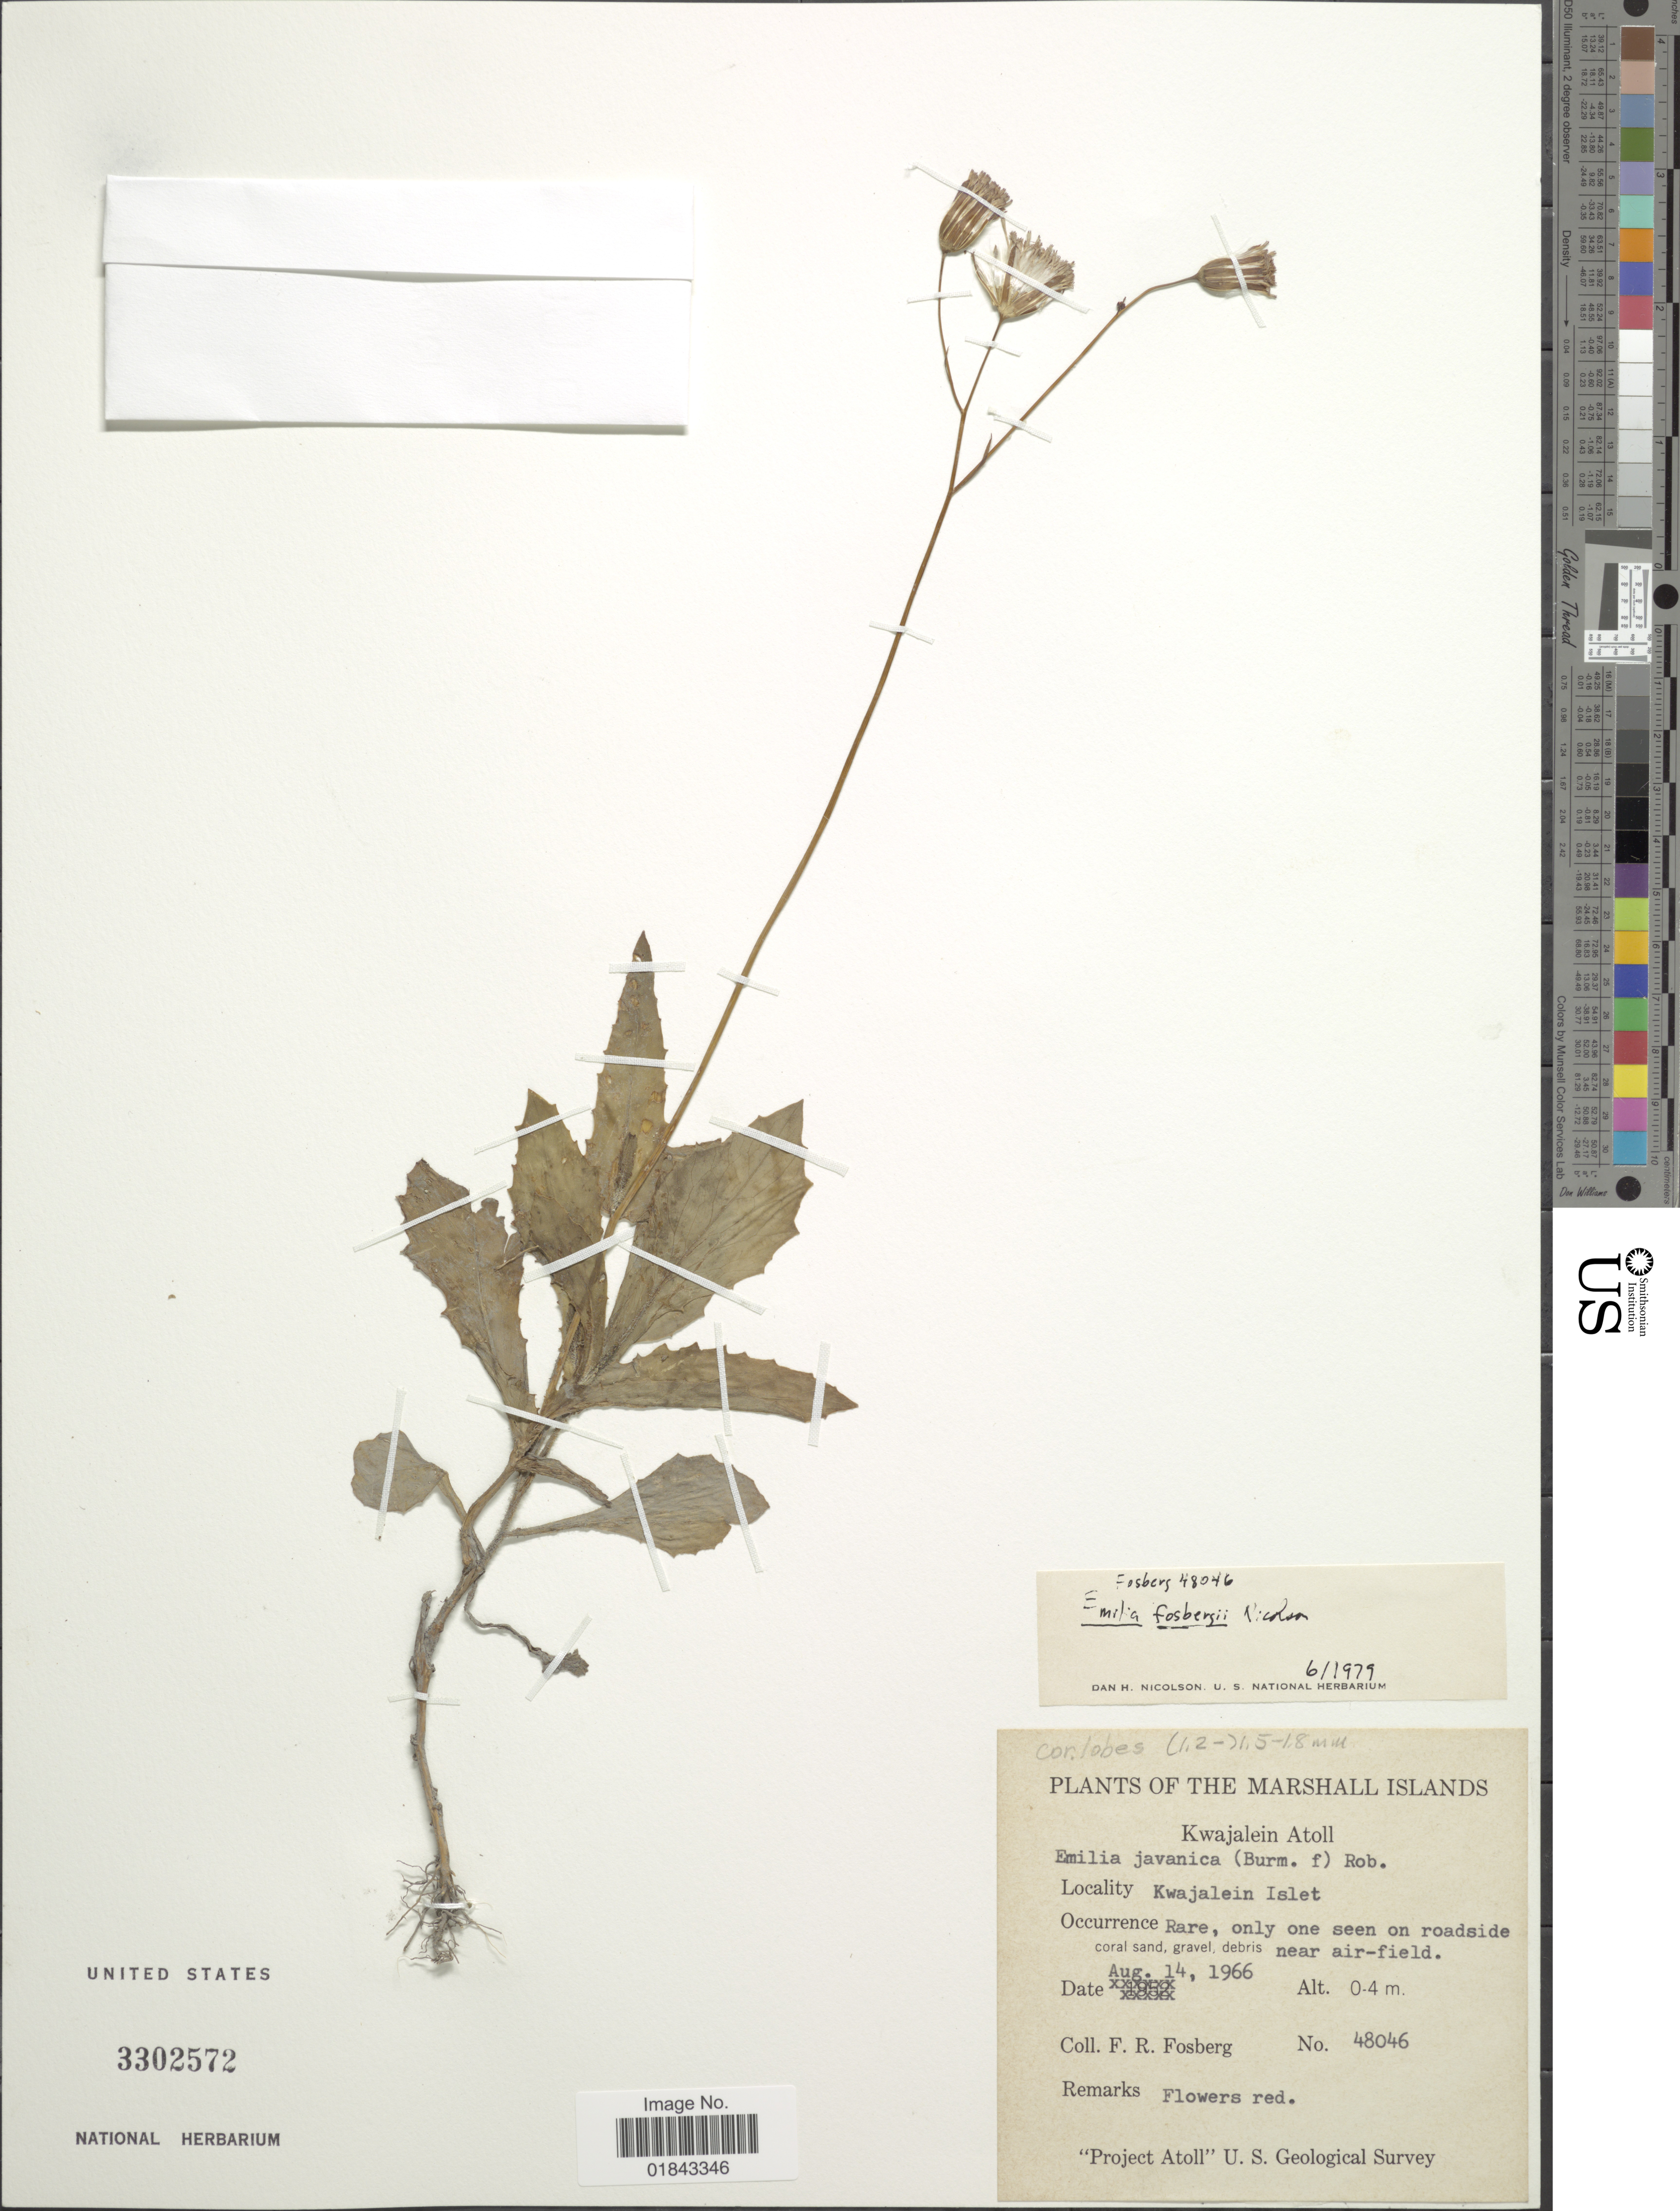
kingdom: Plantae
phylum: Tracheophyta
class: Magnoliopsida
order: Asterales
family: Asteraceae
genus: Emilia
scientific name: Emilia fosbergii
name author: Nicolson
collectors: F. R. Fosberg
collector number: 48046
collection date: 1966-08-14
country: Marshall Islands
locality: Kwajalein Atoll, Kwajalein Islet, rare, only one seen on roadsand, coral sand gravel debris, near air-field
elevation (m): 0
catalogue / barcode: US 3302572